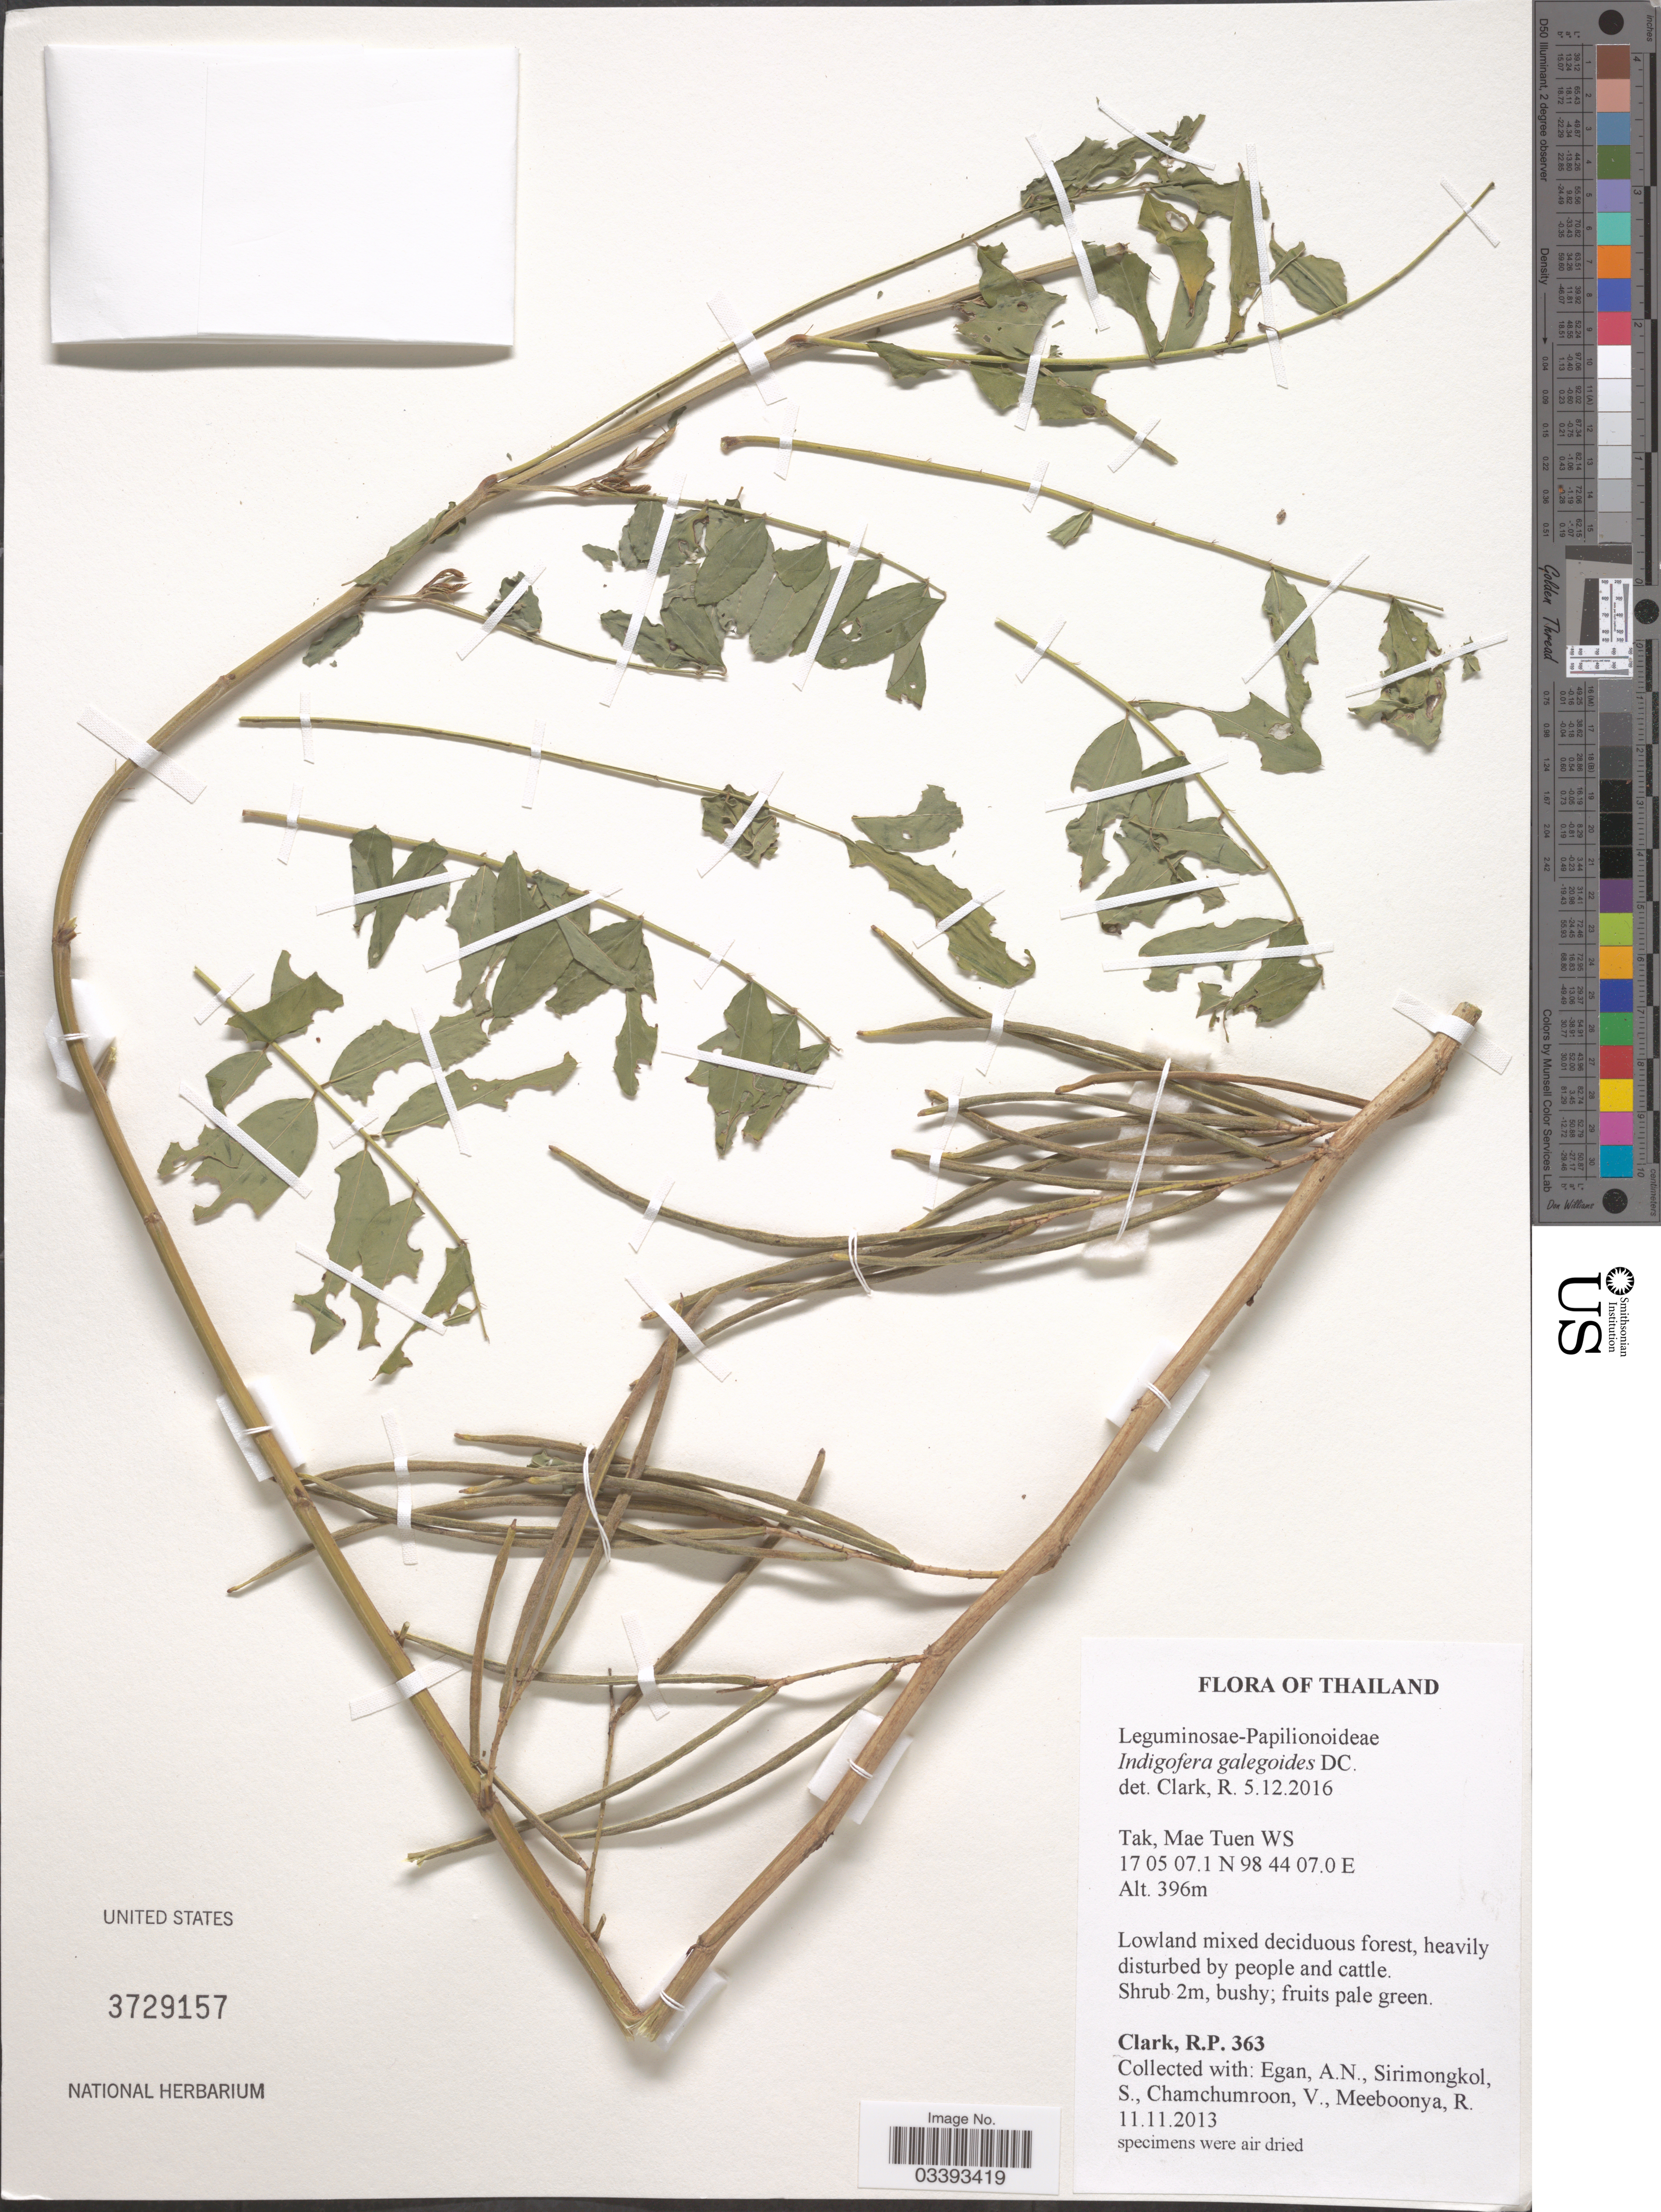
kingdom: Plantae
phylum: Tracheophyta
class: Magnoliopsida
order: Fabales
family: Fabaceae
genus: Indigofera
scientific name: Indigofera galegoides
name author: DC.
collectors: R. P. Clark, A. N. Egan, S. Sirimongkol, V. Chamchumroon & R. Meeboonya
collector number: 363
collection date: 2013-11-11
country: Thailand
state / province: Tak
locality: Mae Tuen WS.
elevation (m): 396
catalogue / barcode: US 3729157